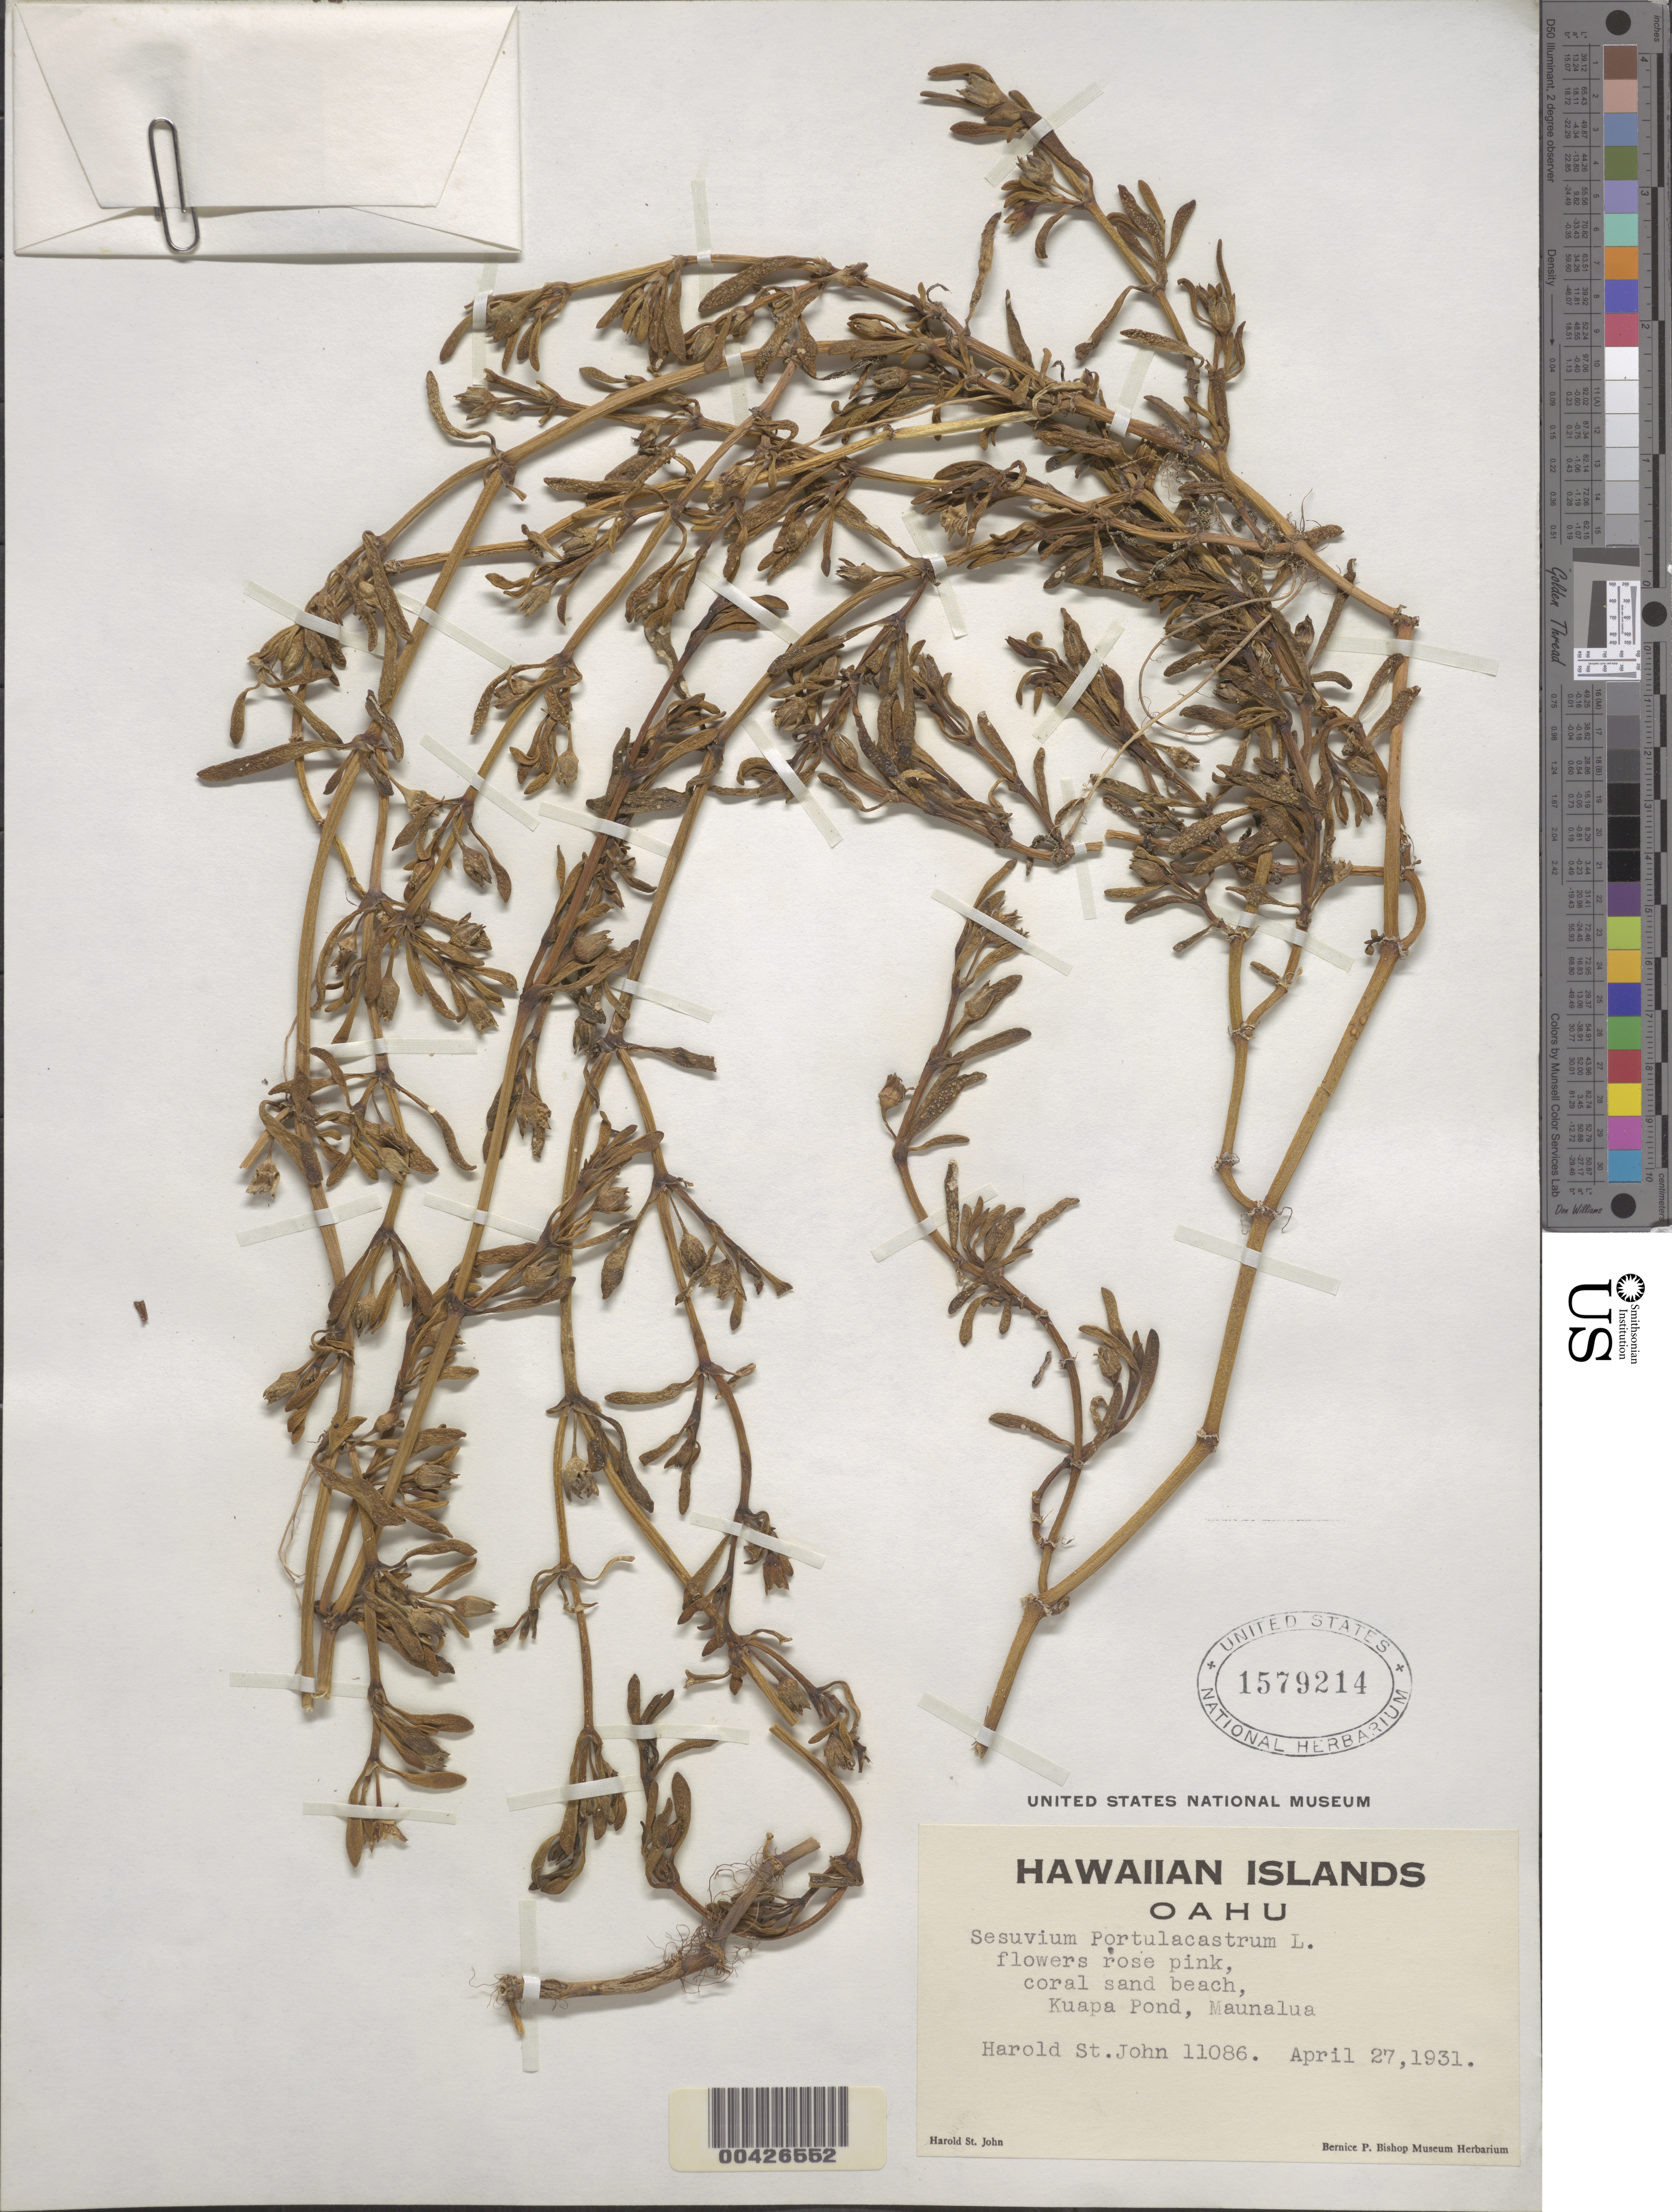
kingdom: Plantae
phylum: Tracheophyta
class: Magnoliopsida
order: Caryophyllales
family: Aizoaceae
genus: Sesuvium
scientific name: Sesuvium portulacastrum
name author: (L.) L.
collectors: H. St. John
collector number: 11086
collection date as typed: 27 Apr 1931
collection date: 1931-04-27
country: United States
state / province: Hawaii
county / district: Honolulu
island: Oahu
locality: Kuapa Pond, Maunalua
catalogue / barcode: US 1579214